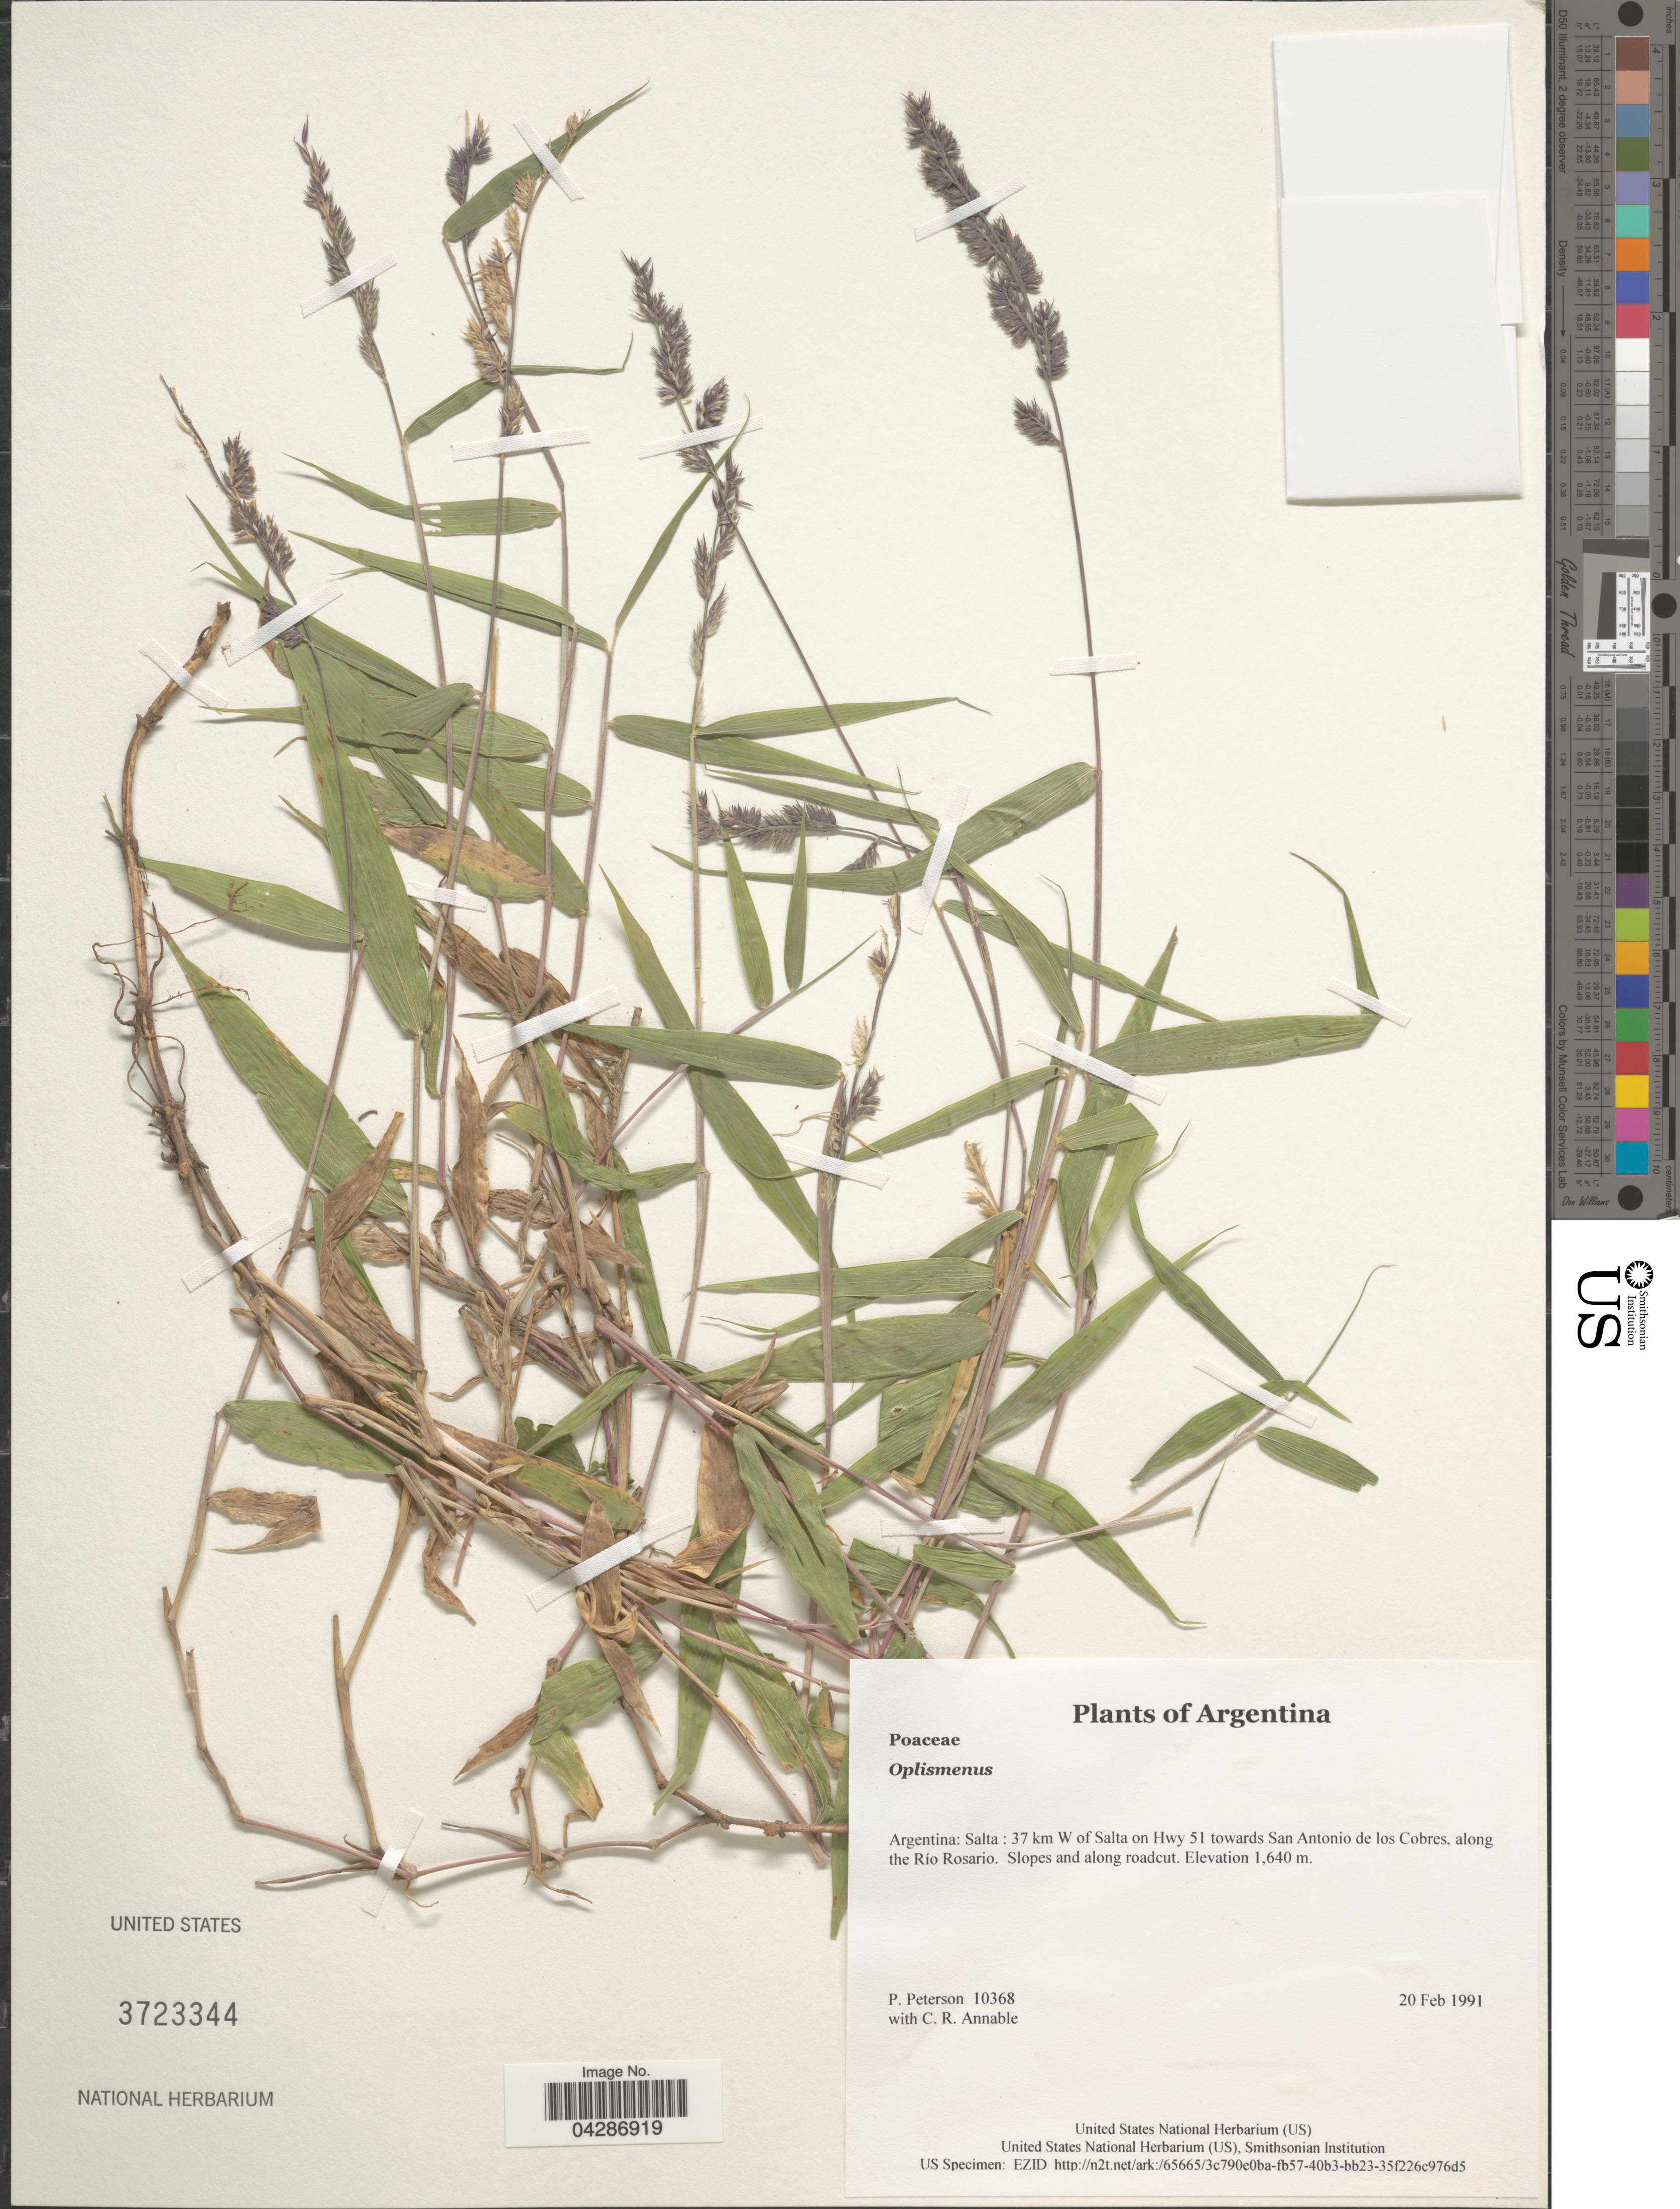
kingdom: Plantae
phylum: Tracheophyta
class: Liliopsida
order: Poales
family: Poaceae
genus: Oplismenus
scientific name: Oplismenus sp.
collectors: P. Peterson & C. R. Annable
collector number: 10368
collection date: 1991-02-20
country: Argentina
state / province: Salta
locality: Salta: 37 km W of Salta on Hwy 51 towards San Antonio de los Cobres, along the Río Rosario. Slopes and along roadcut.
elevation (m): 1640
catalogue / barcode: US 3723344